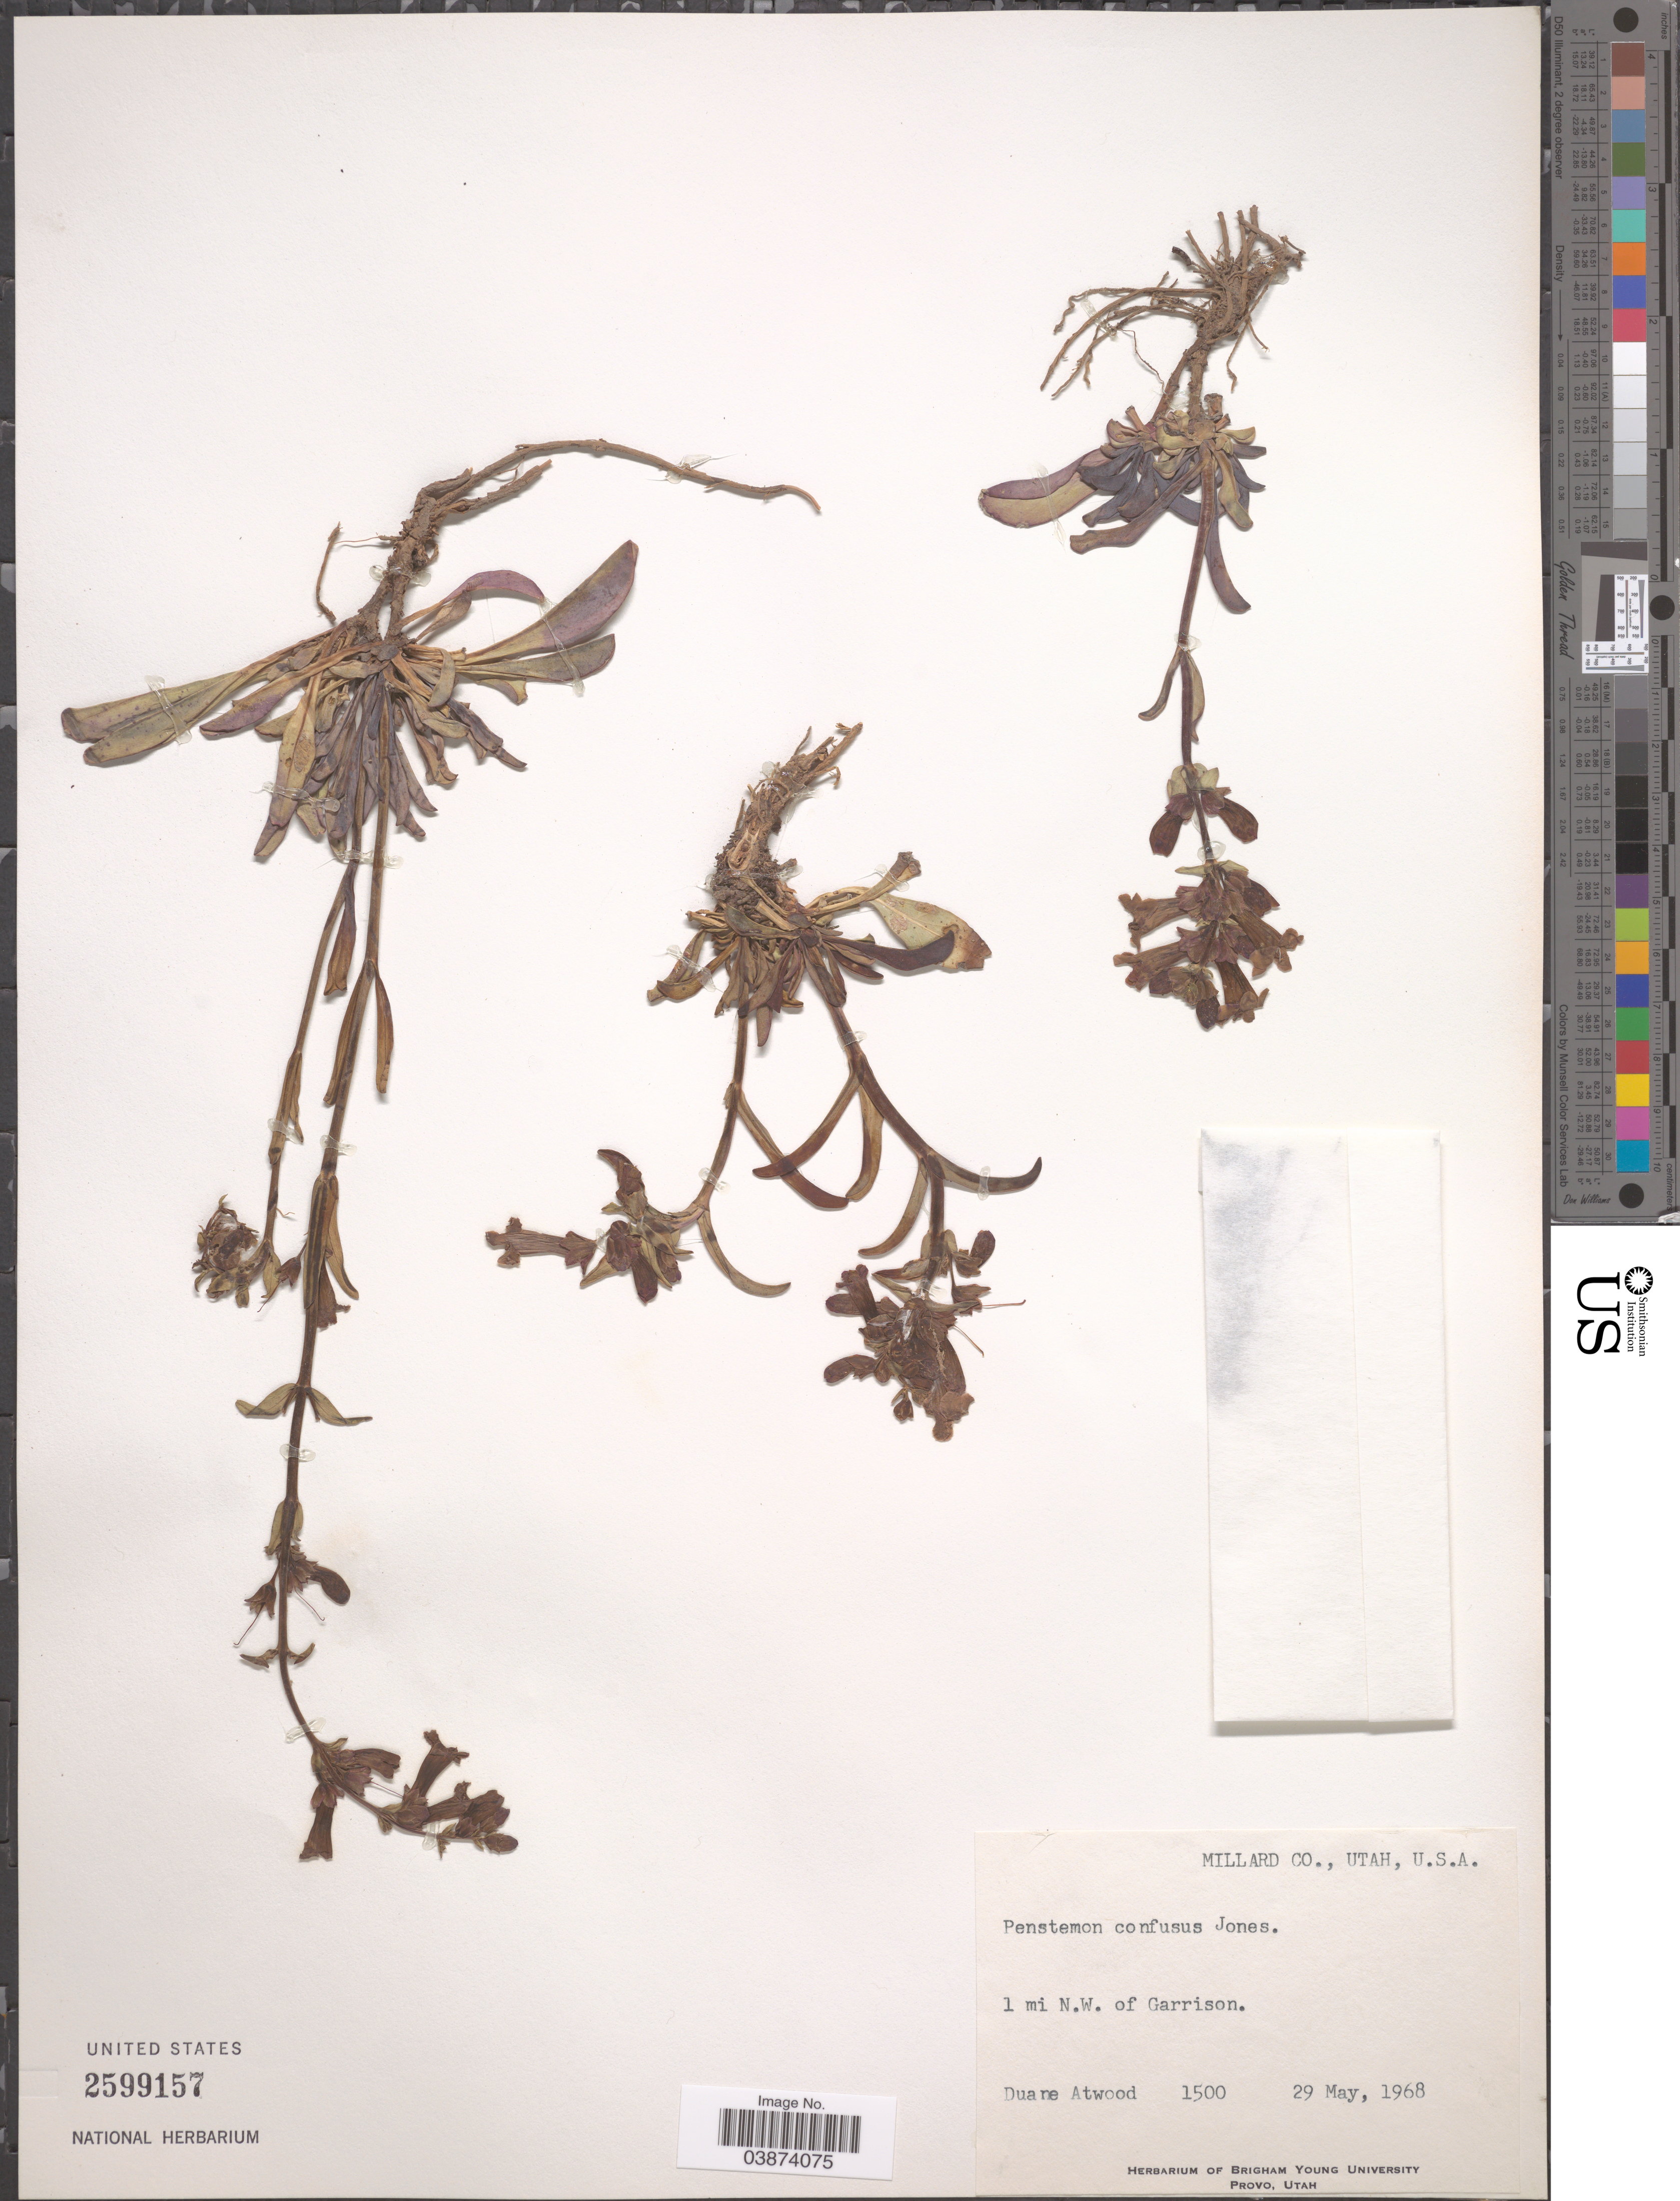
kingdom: Plantae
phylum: Tracheophyta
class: Magnoliopsida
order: Lamiales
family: Plantaginaceae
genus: Penstemon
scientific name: Penstemon confusus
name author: M.E. Jones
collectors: D. Atwood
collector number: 1500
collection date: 1968-05-29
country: United States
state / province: Utah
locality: Millard Co. 1 mi N.W. of Garrison.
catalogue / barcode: US 2599157